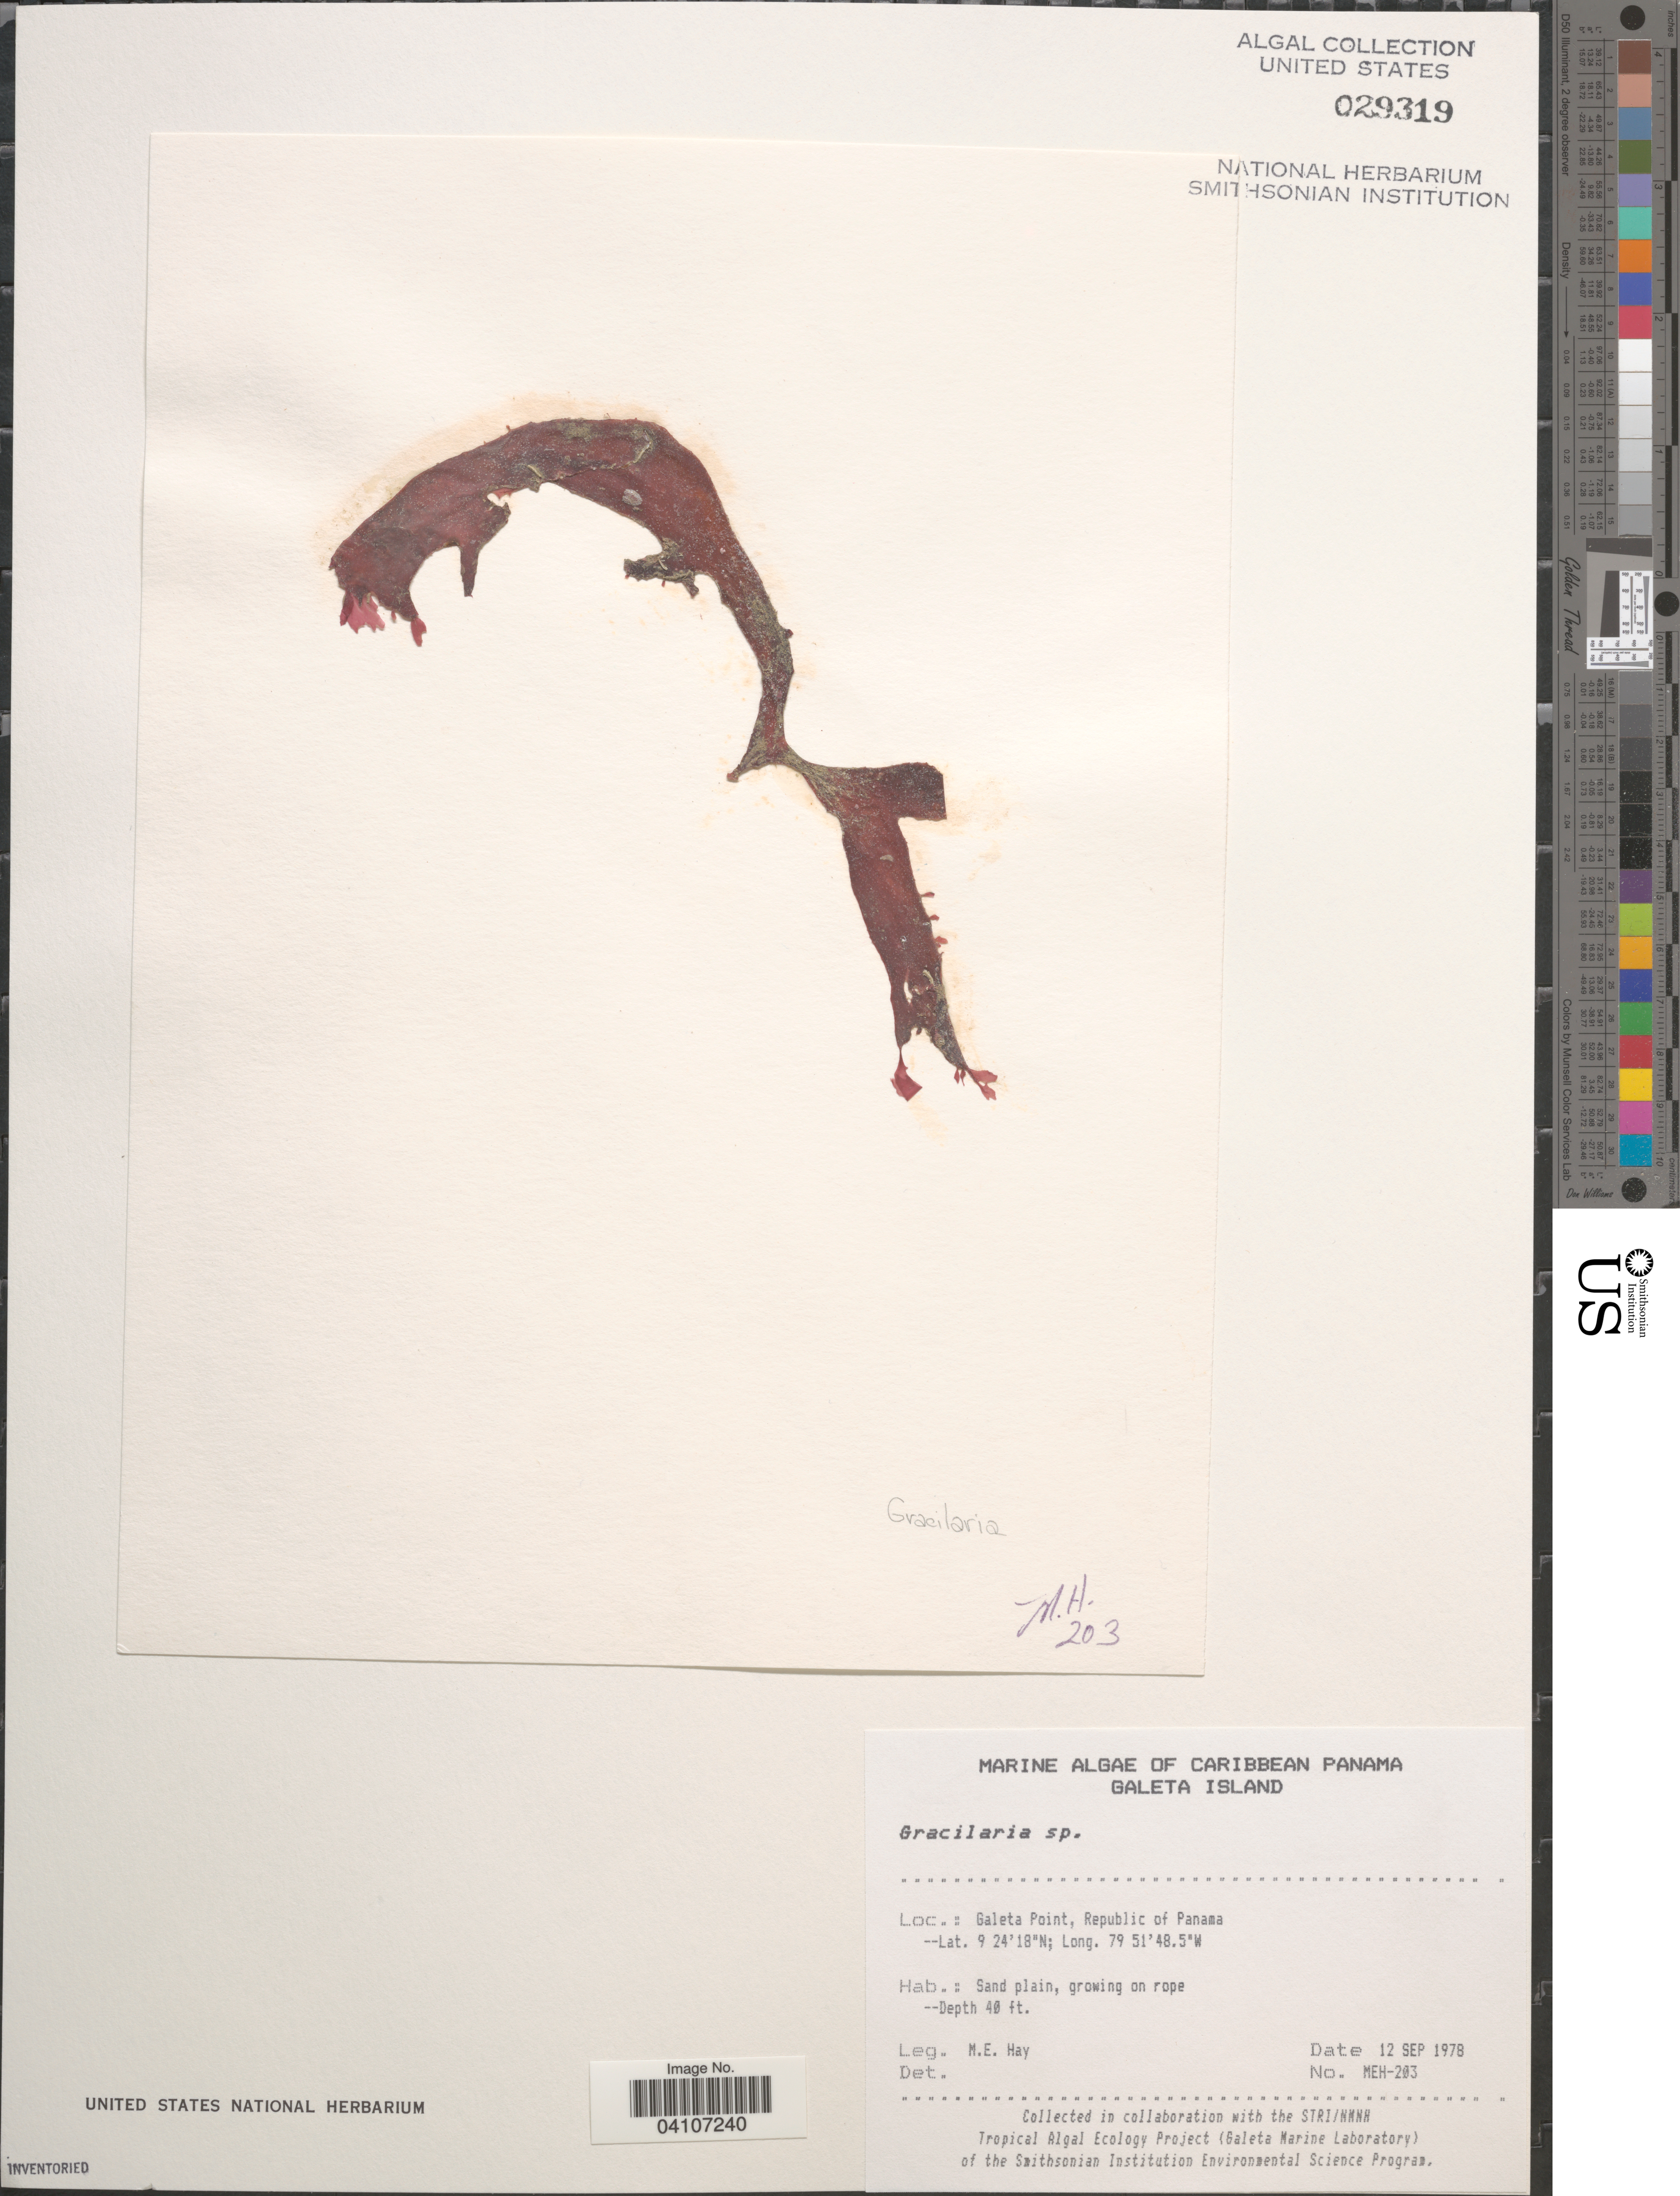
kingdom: Plantae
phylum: Rhodophyta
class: Florideophyceae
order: Gracilariales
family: Gracilariaceae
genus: Gracilaria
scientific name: Gracilaria sp.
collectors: M. E. Hay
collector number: MEH-203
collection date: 1978-09-12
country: Panama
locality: Caribbean Panama. Galeta Island. Galeta Point, Republic of Panama.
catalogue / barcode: US 29319